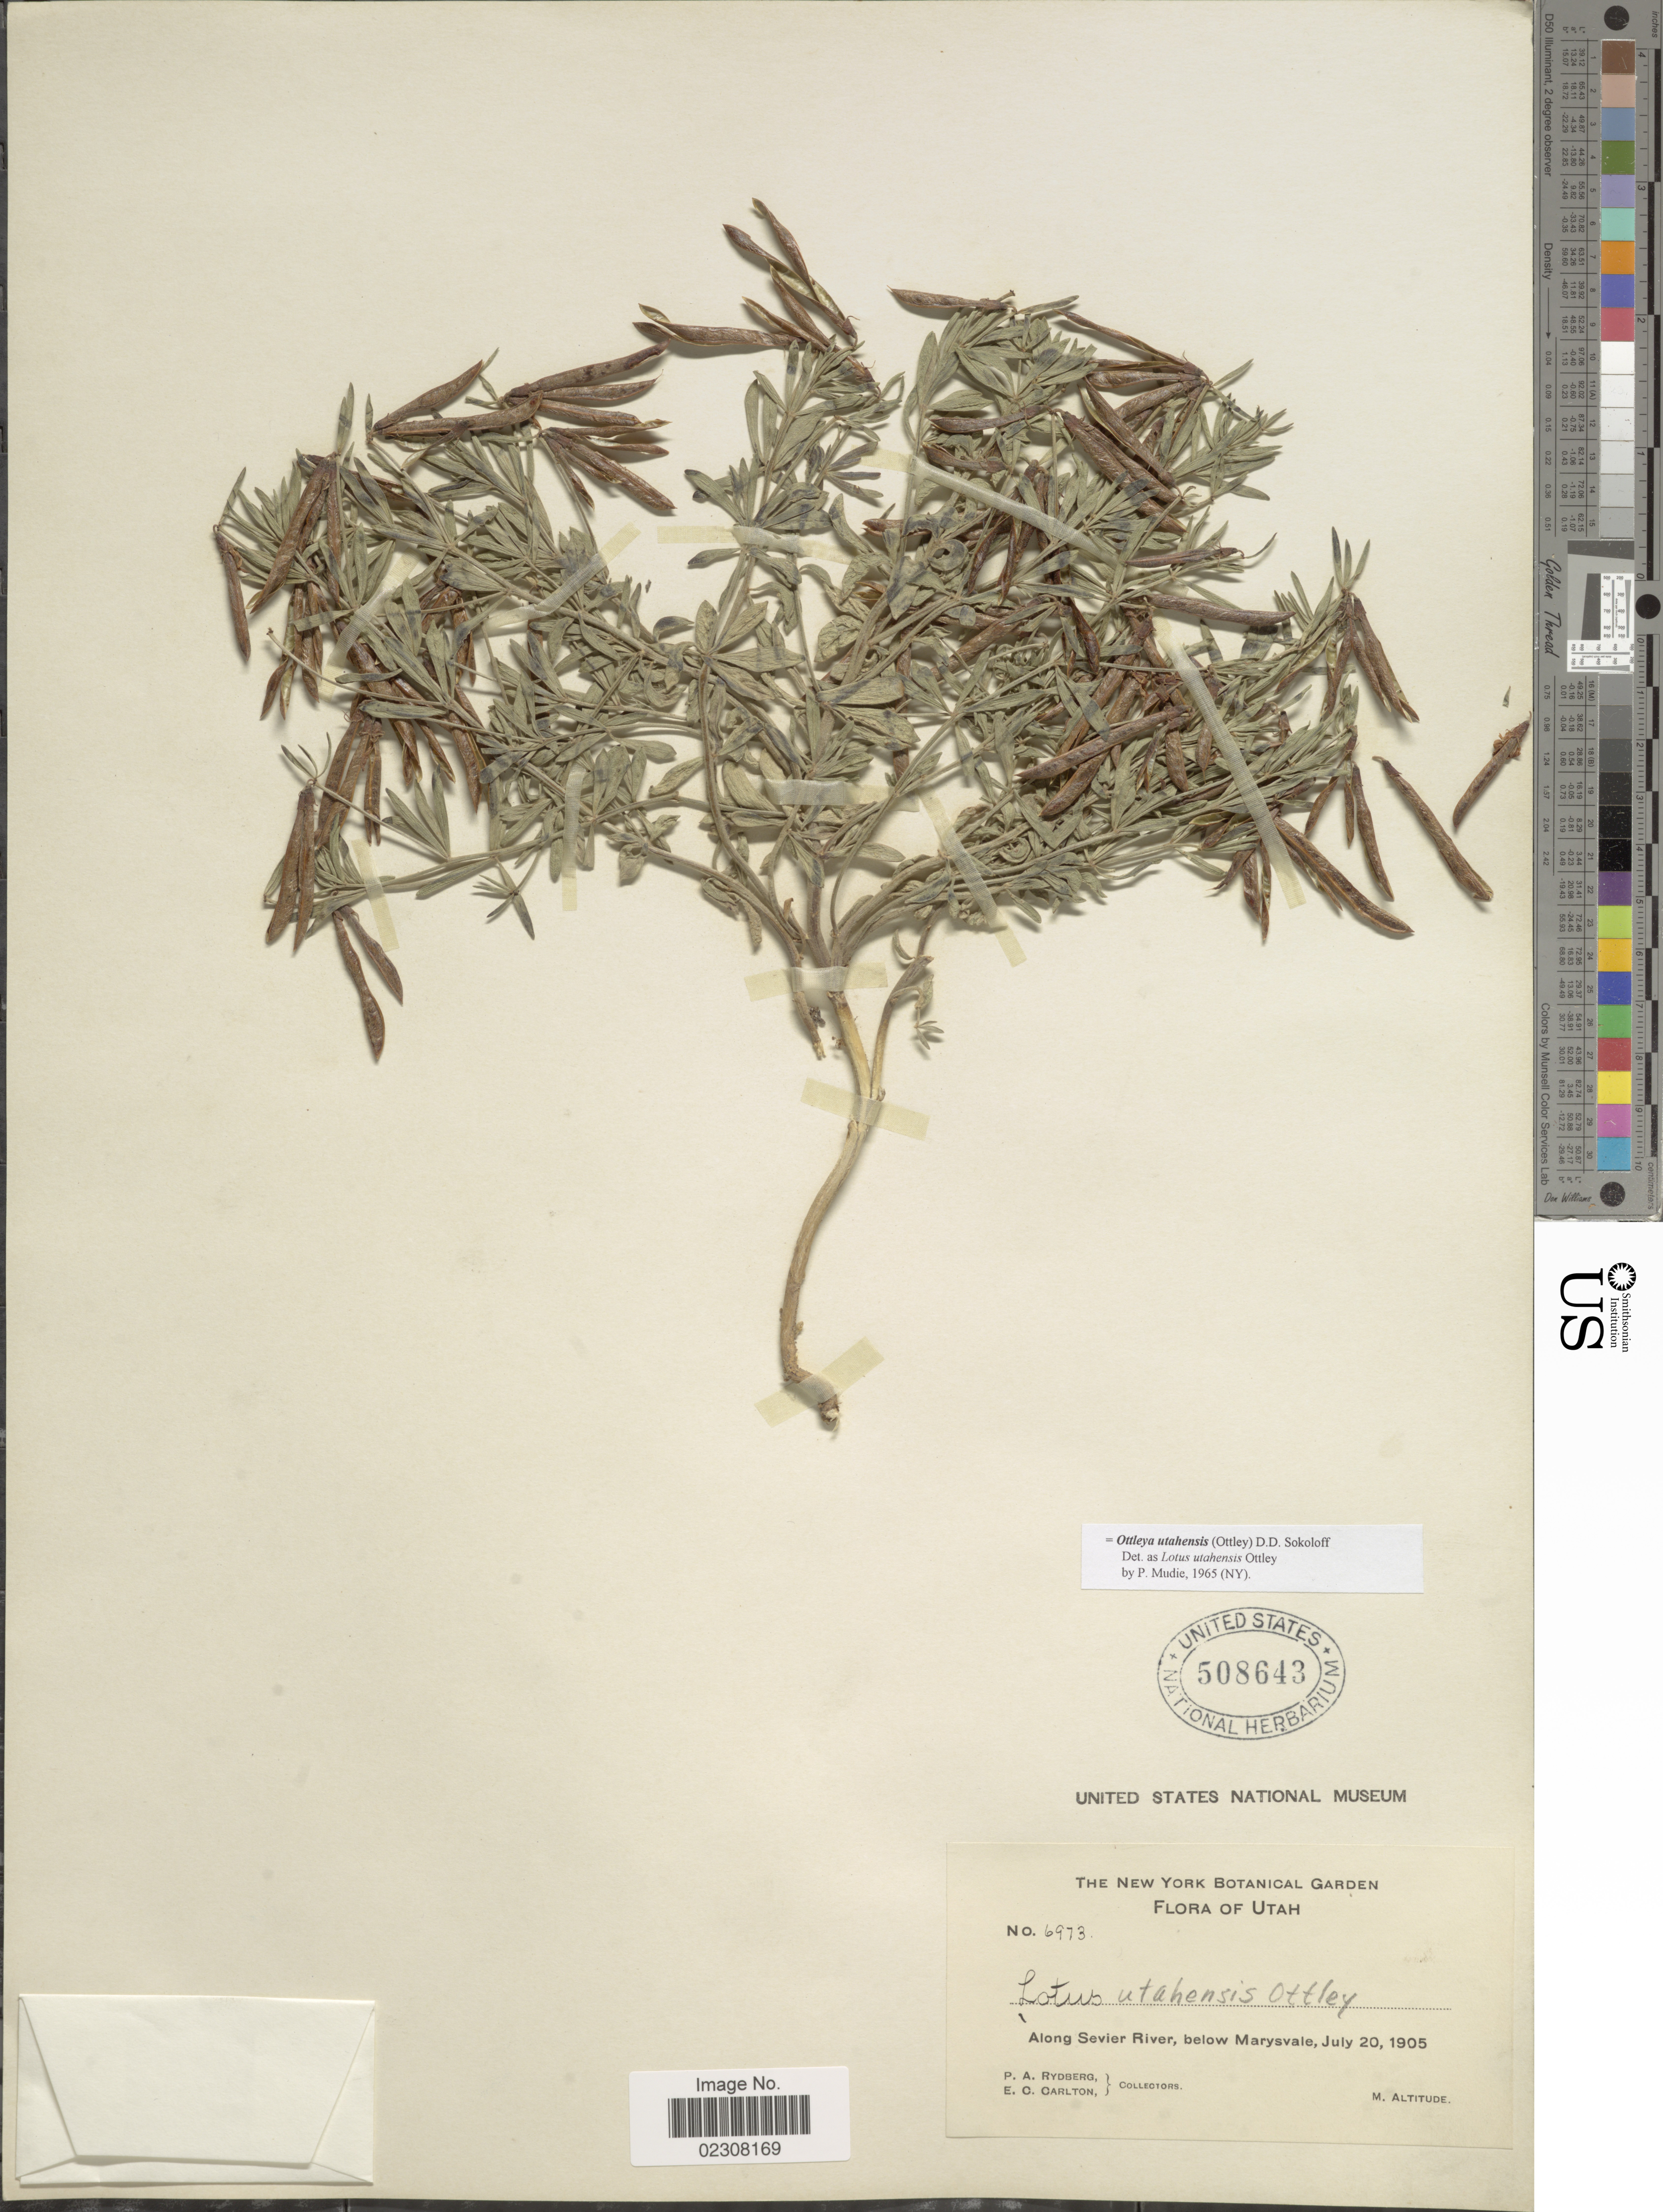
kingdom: Plantae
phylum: Tracheophyta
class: Magnoliopsida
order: Fabales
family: Fabaceae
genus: Ottleya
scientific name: Ottleya utahensis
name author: (Ottley) D.D. Sokoloff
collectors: P. A. Rydberg & E. Carlton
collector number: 6973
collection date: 1905-07-20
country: United States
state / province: Utah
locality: Along Sevier River, below Marysvale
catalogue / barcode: US 508643